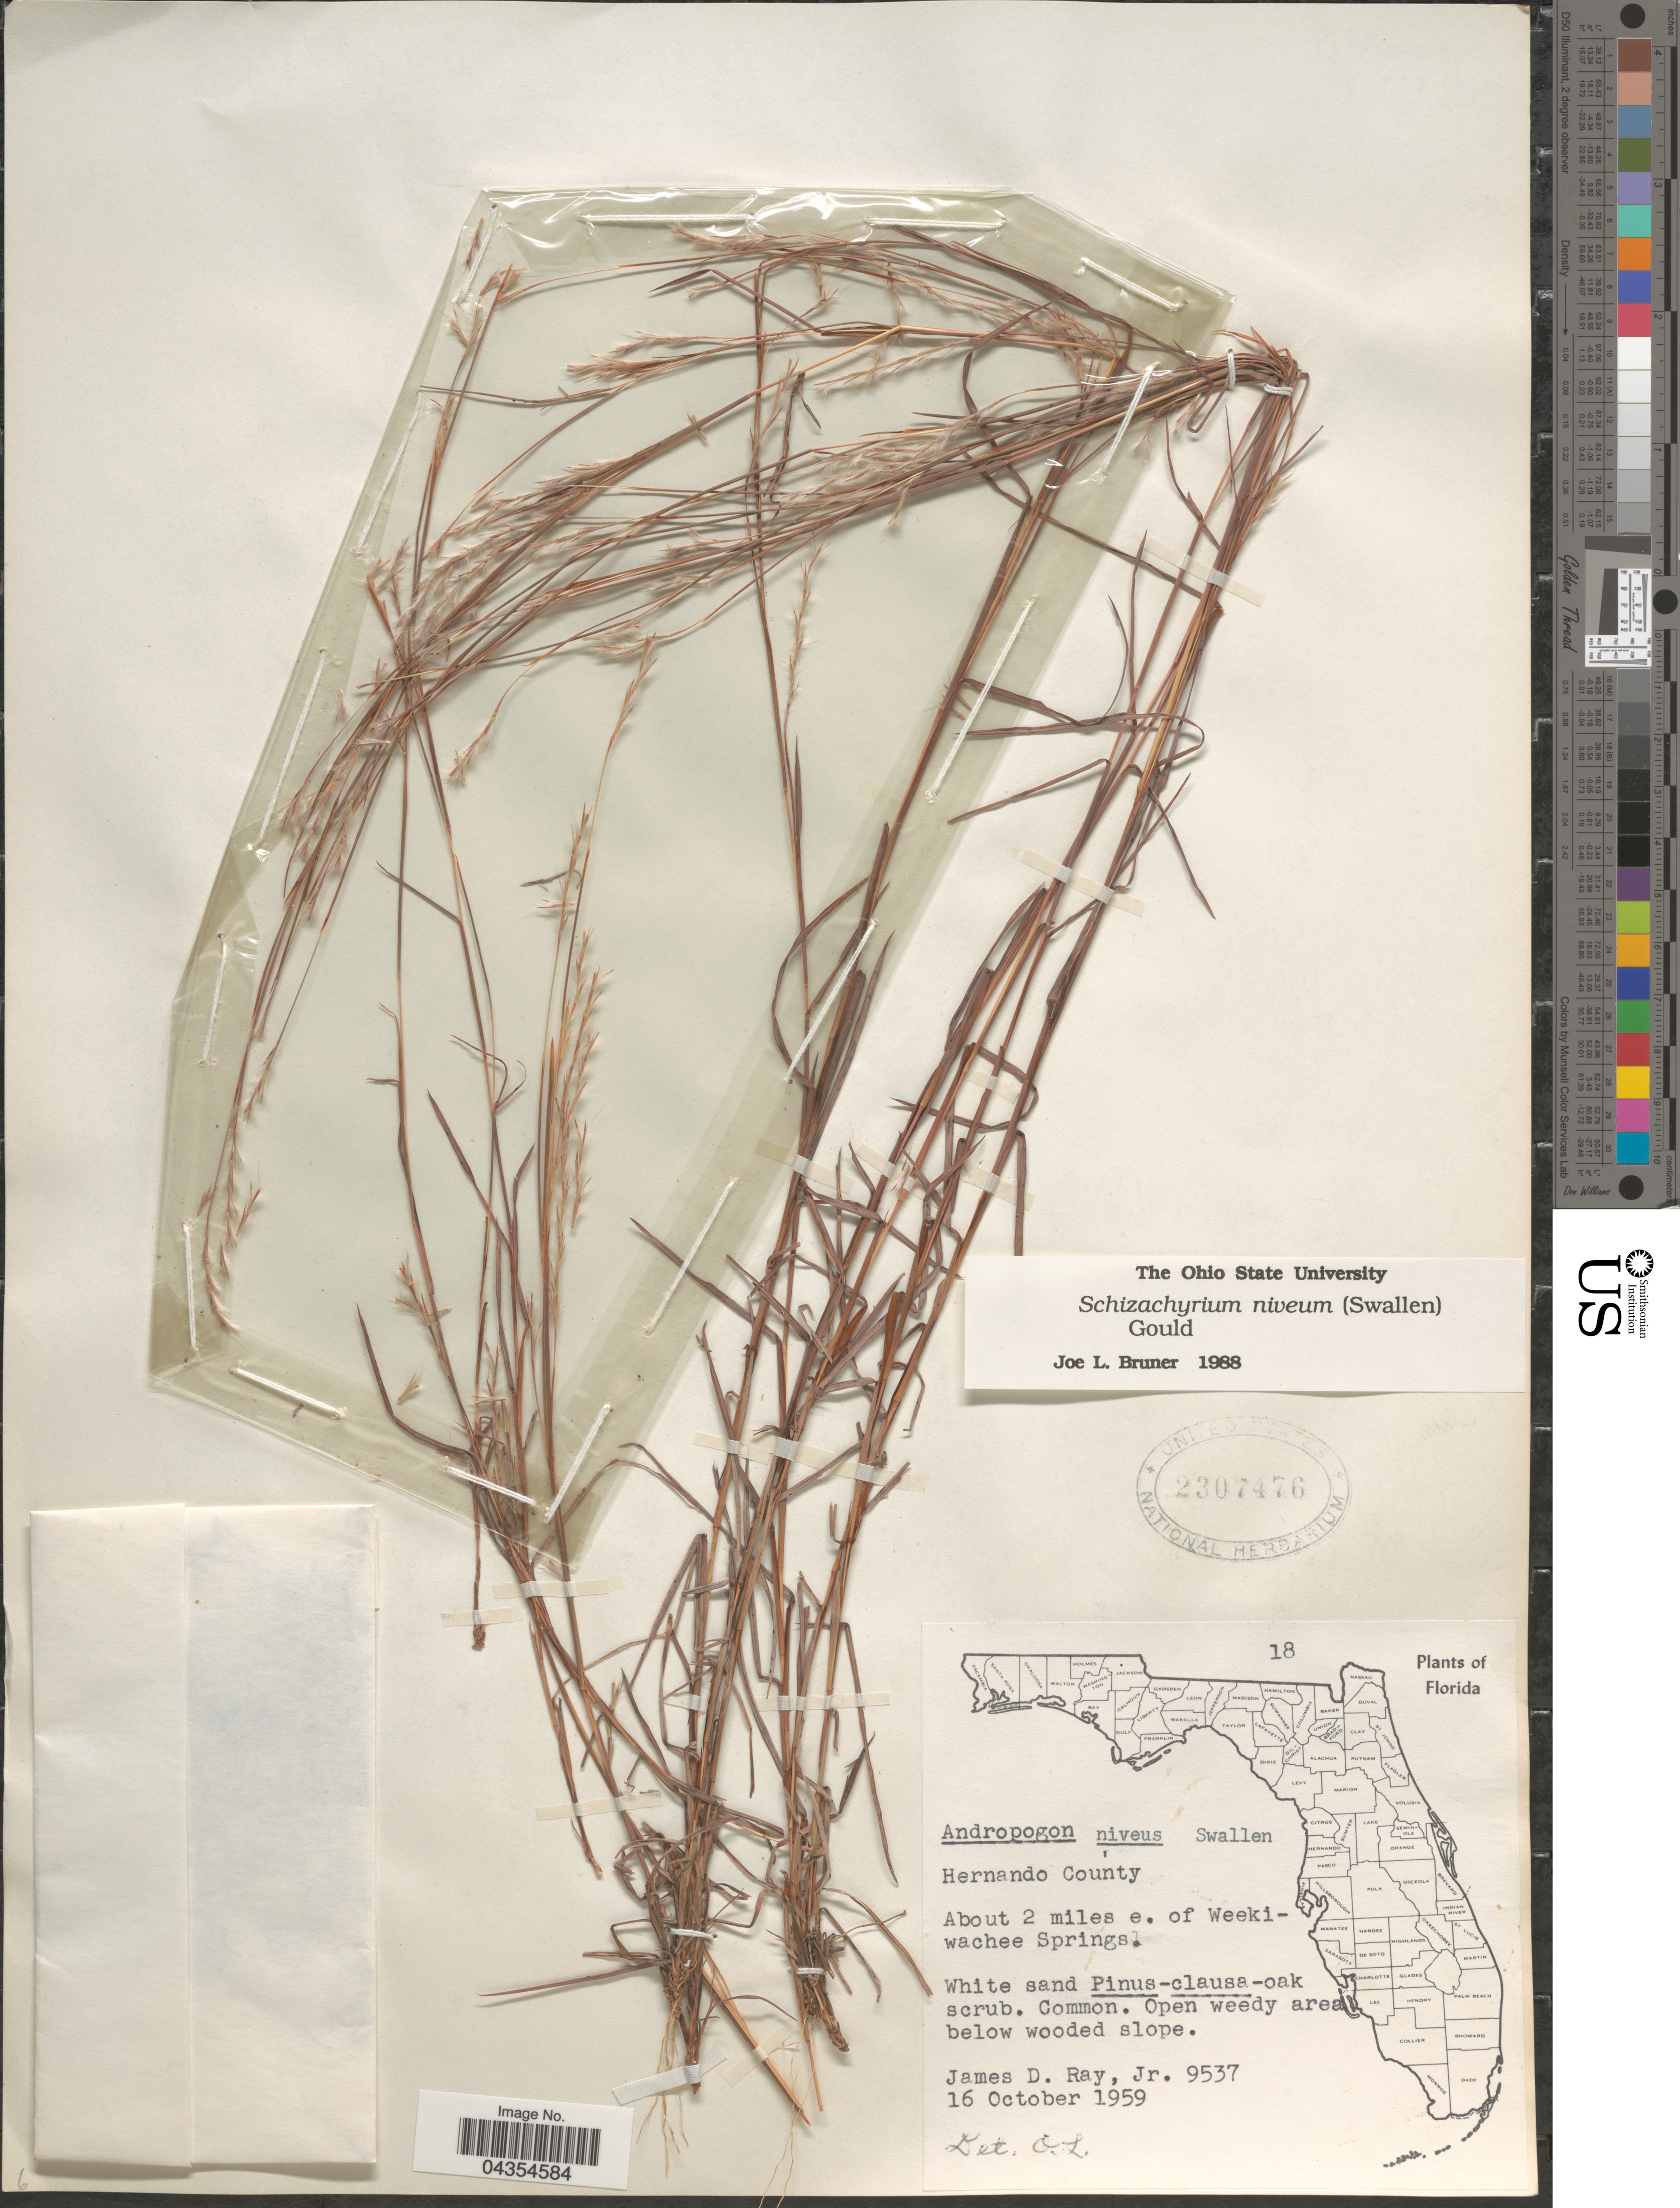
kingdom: Plantae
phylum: Tracheophyta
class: Liliopsida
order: Poales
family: Poaceae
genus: Schizachyrium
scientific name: Schizachyrium niveum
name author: (Swallen) Gould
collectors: J. D. Ray Jr.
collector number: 9537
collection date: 1959-10-16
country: United States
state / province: Florida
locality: Hernando County. About 2 miles e. of Weeki-wachee Springs.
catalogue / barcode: US 2307476